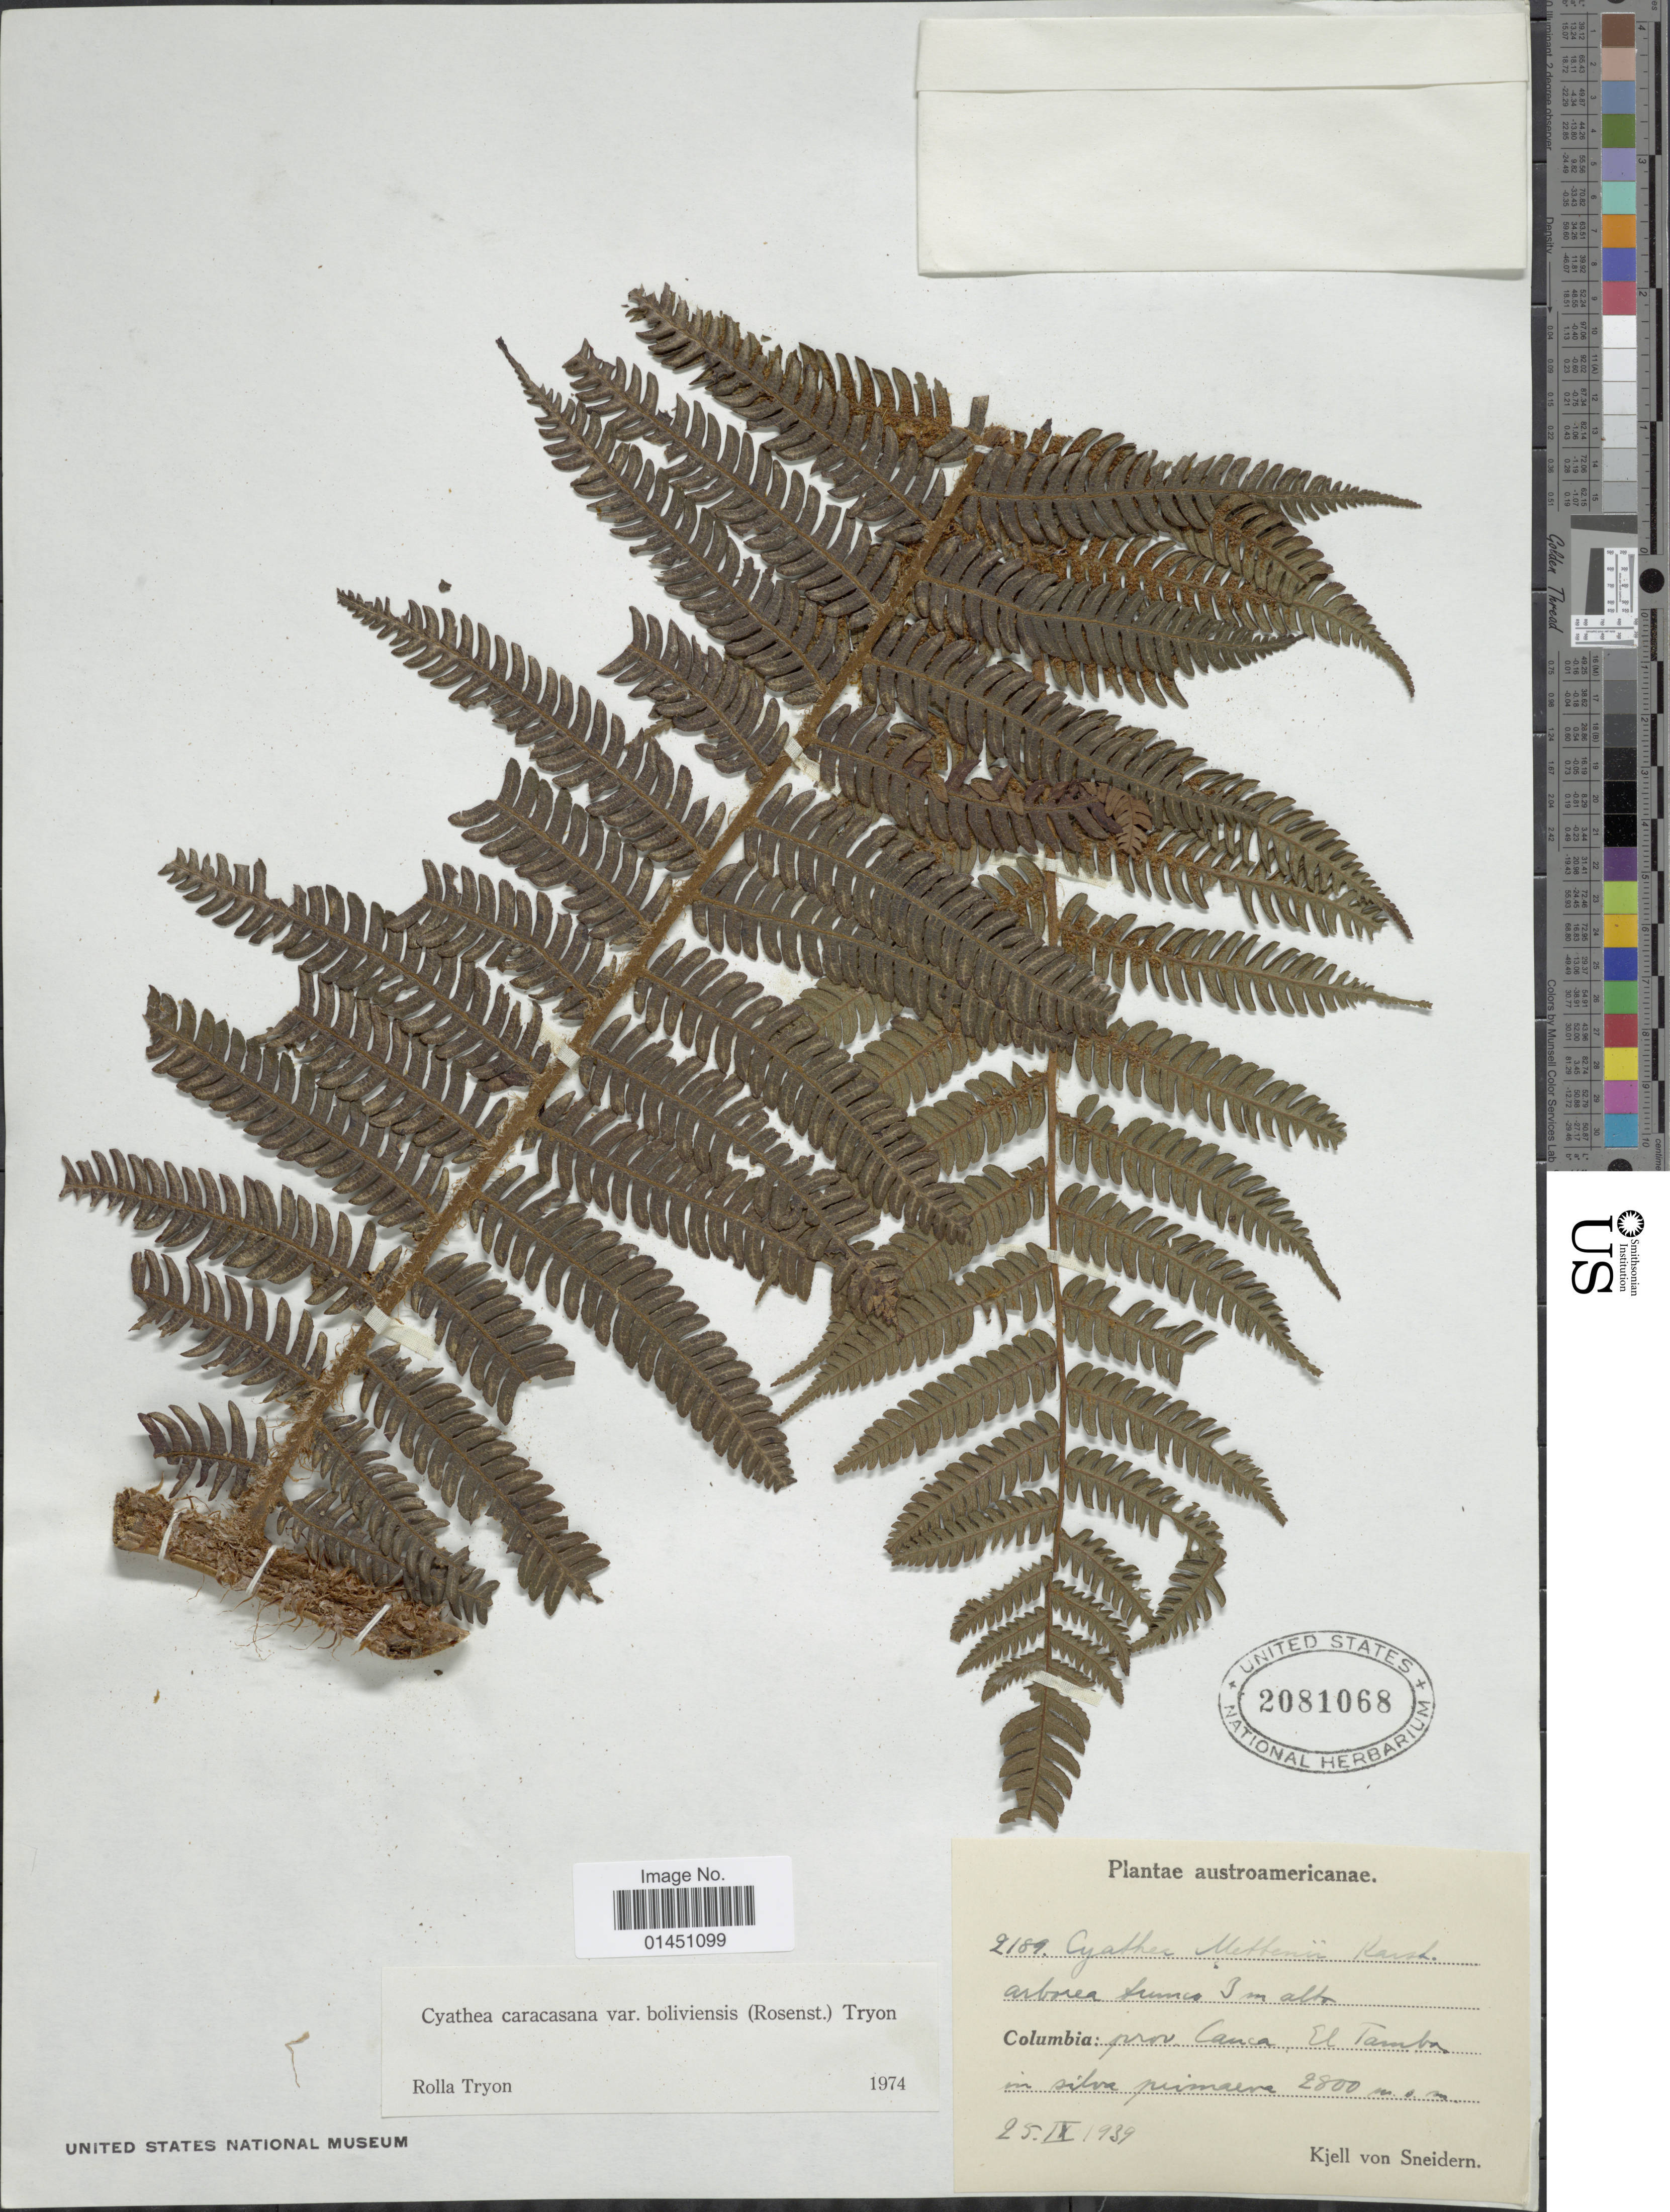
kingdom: Plantae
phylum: Tracheophyta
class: Polypodiopsida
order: Cyatheales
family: Cyatheaceae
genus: Cyathea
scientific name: Cyathea caracasana var. boliviensis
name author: (Rosenst.) R.M. Tryon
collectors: K. von Sneidern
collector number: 2189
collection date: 1939-09-25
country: Colombia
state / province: Cauca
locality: El Tambo in silva primaeve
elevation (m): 2800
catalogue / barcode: US 2081068